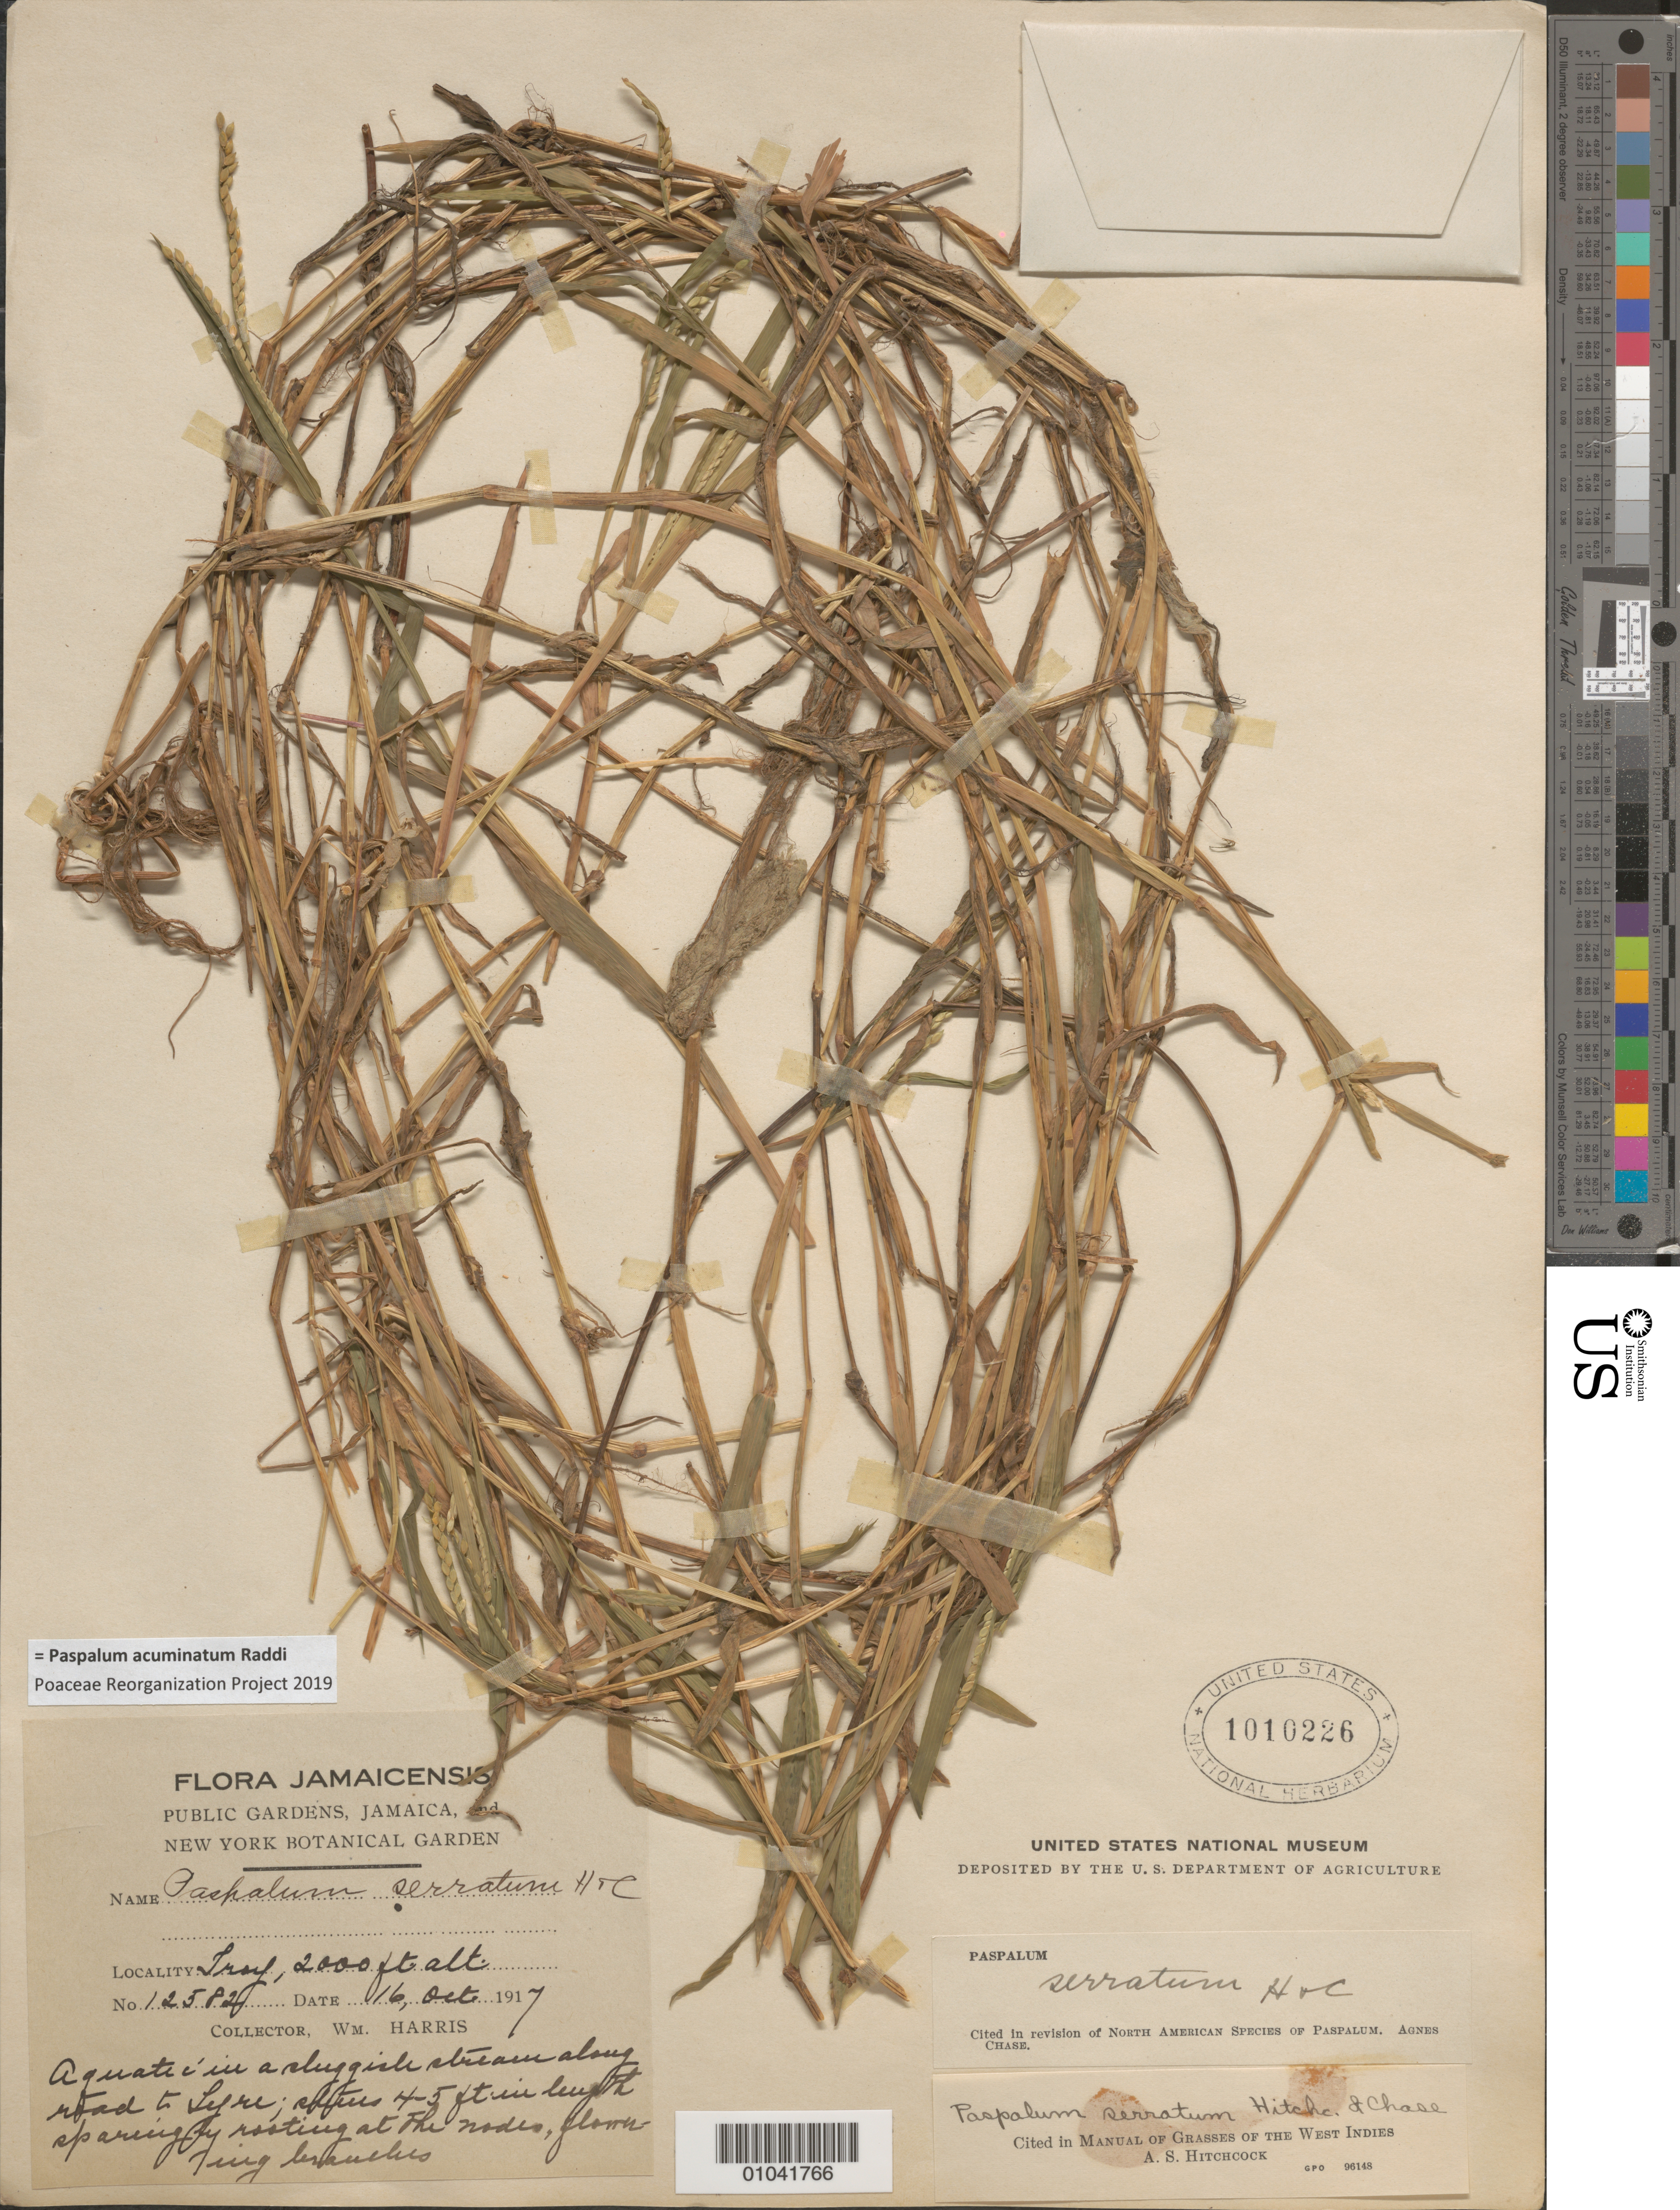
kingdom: Plantae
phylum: Tracheophyta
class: Liliopsida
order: Poales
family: Poaceae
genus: Paspalum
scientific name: Paspalum serratum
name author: Hitchc. & Chase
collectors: W. Harris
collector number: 12582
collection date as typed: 16 Oct 1917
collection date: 1917-10-16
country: Jamaica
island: Jamaica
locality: Troy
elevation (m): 610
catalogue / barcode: US 1010226